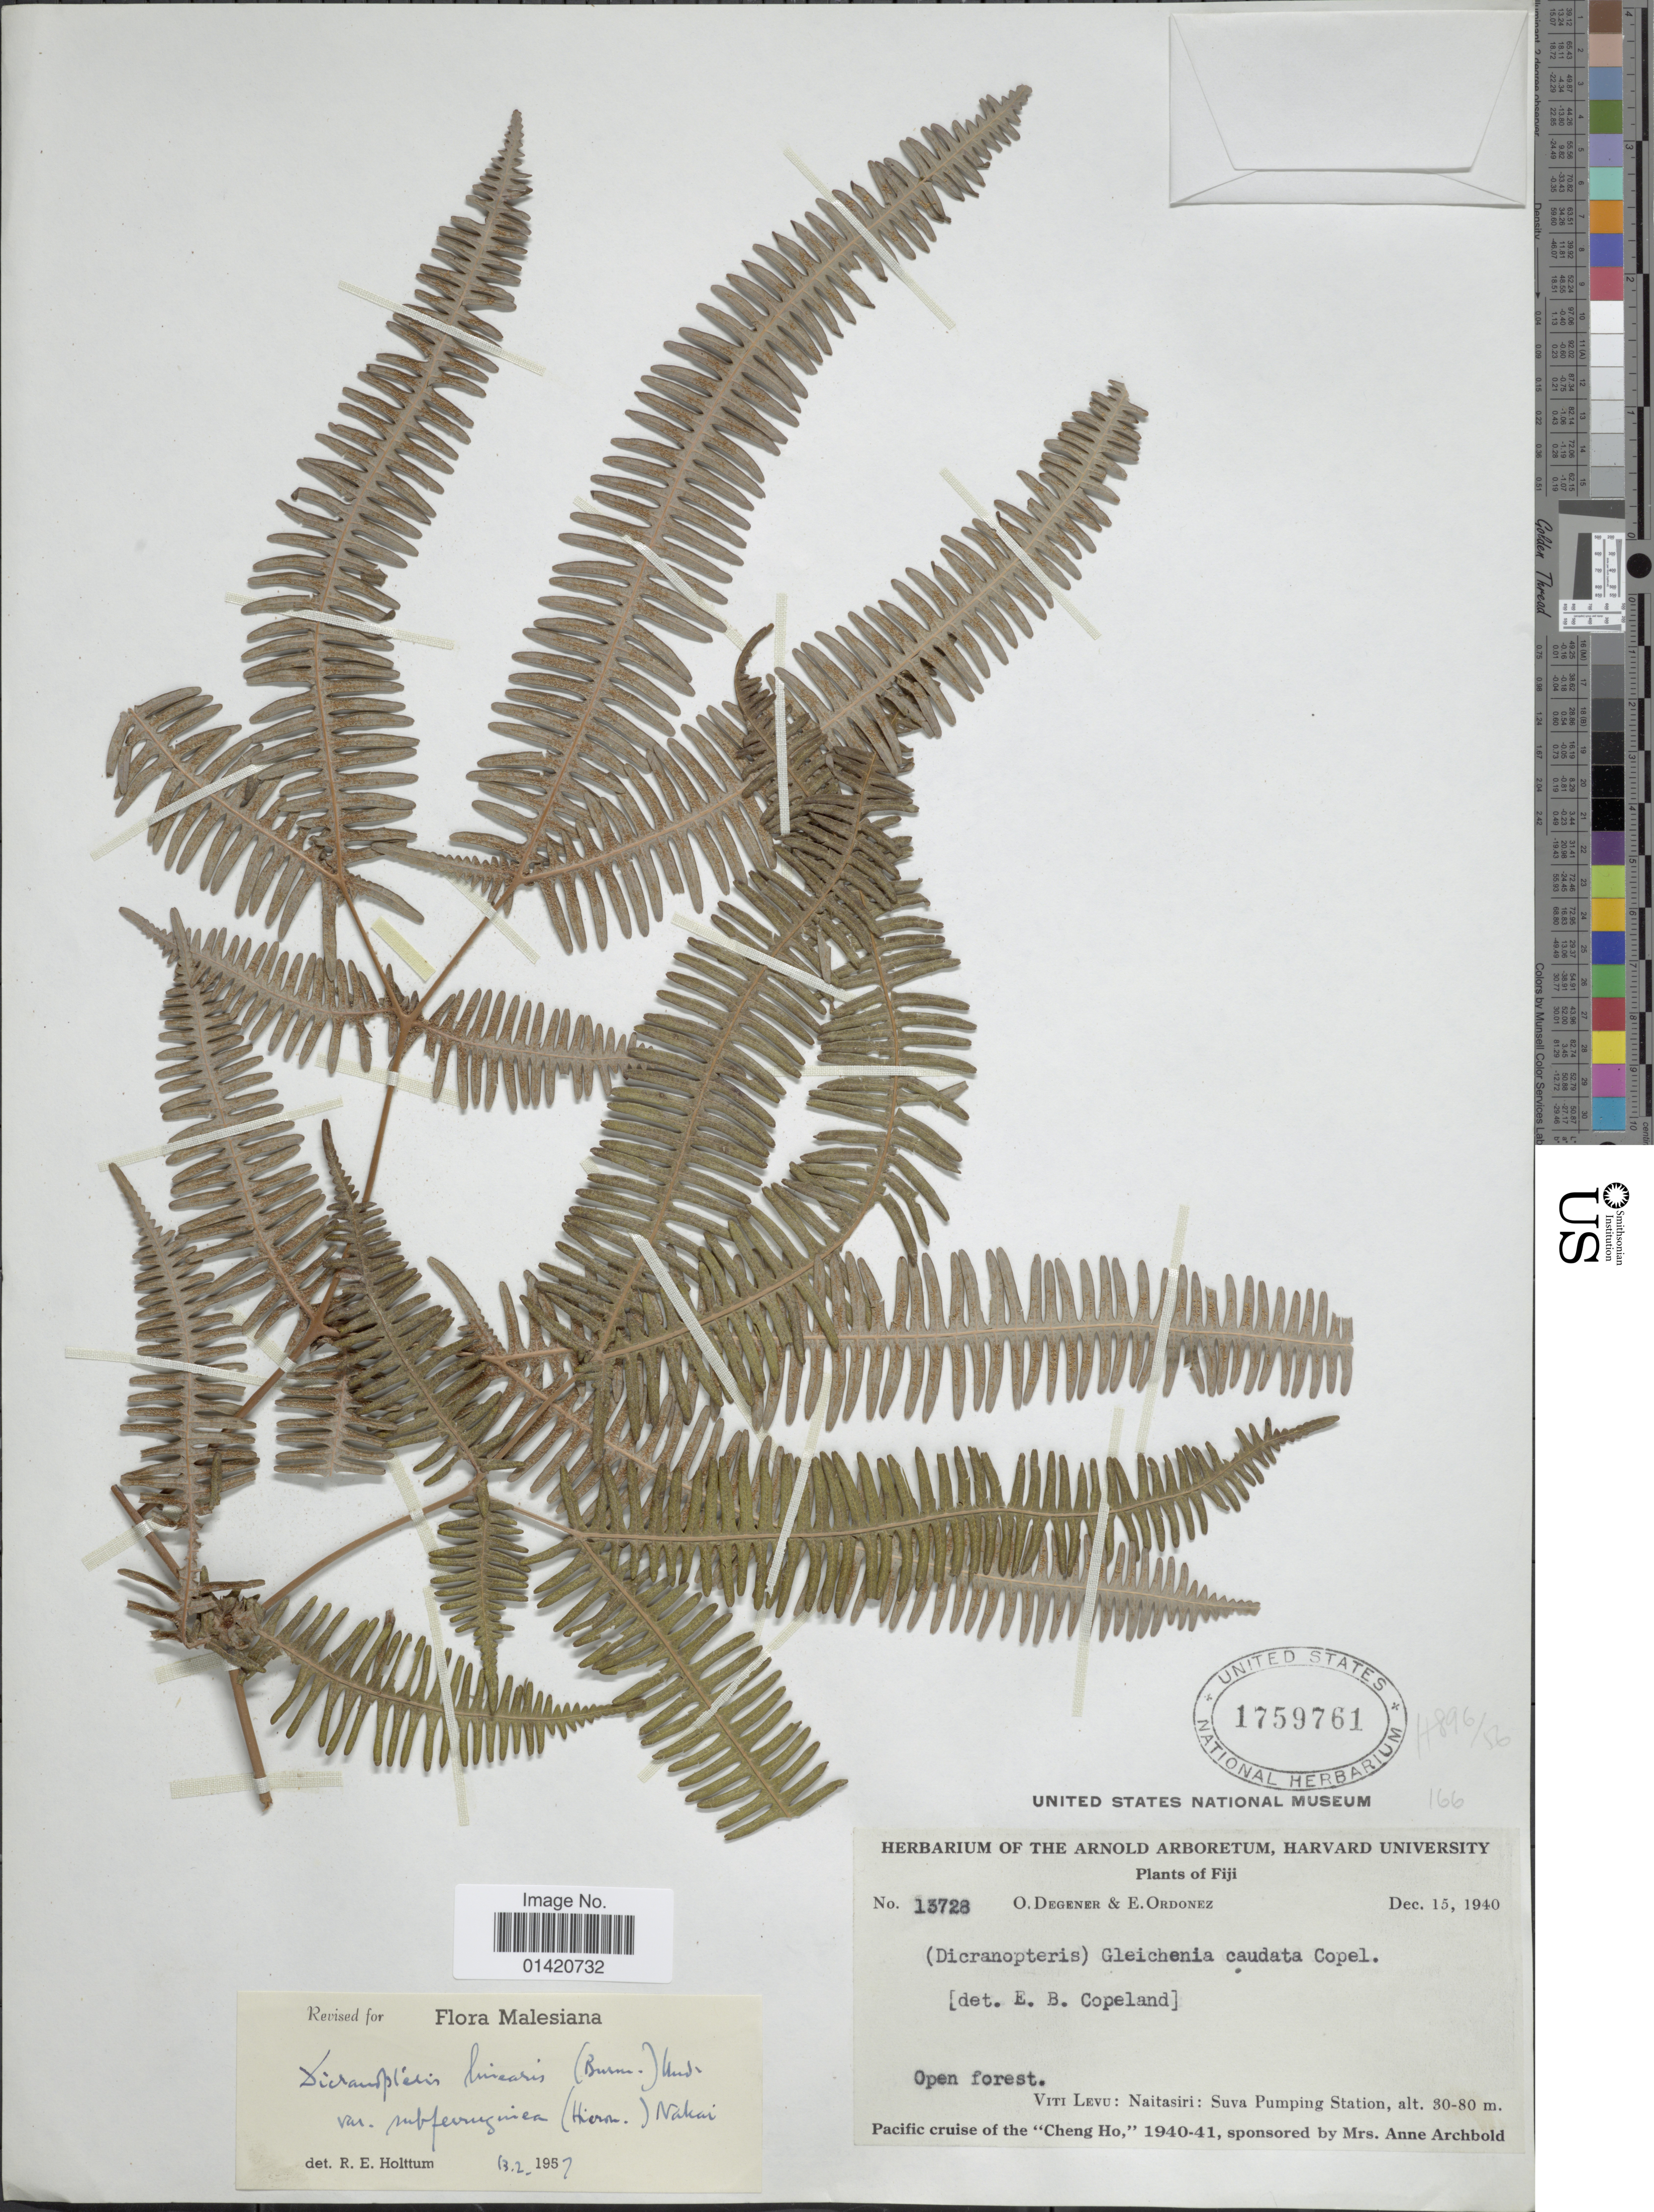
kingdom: Plantae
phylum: Tracheophyta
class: Polypodiopsida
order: Gleicheniales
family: Gleicheniaceae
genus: Dicranopteris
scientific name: Dicranopteris linearis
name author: (Burm. f.) Underw.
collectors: O. Degener & E. Ordonez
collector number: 13728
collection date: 1940-12-15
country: Fiji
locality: Viti Levu: Naitasiri: Suva Pumping Station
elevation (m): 30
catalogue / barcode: US 1759761